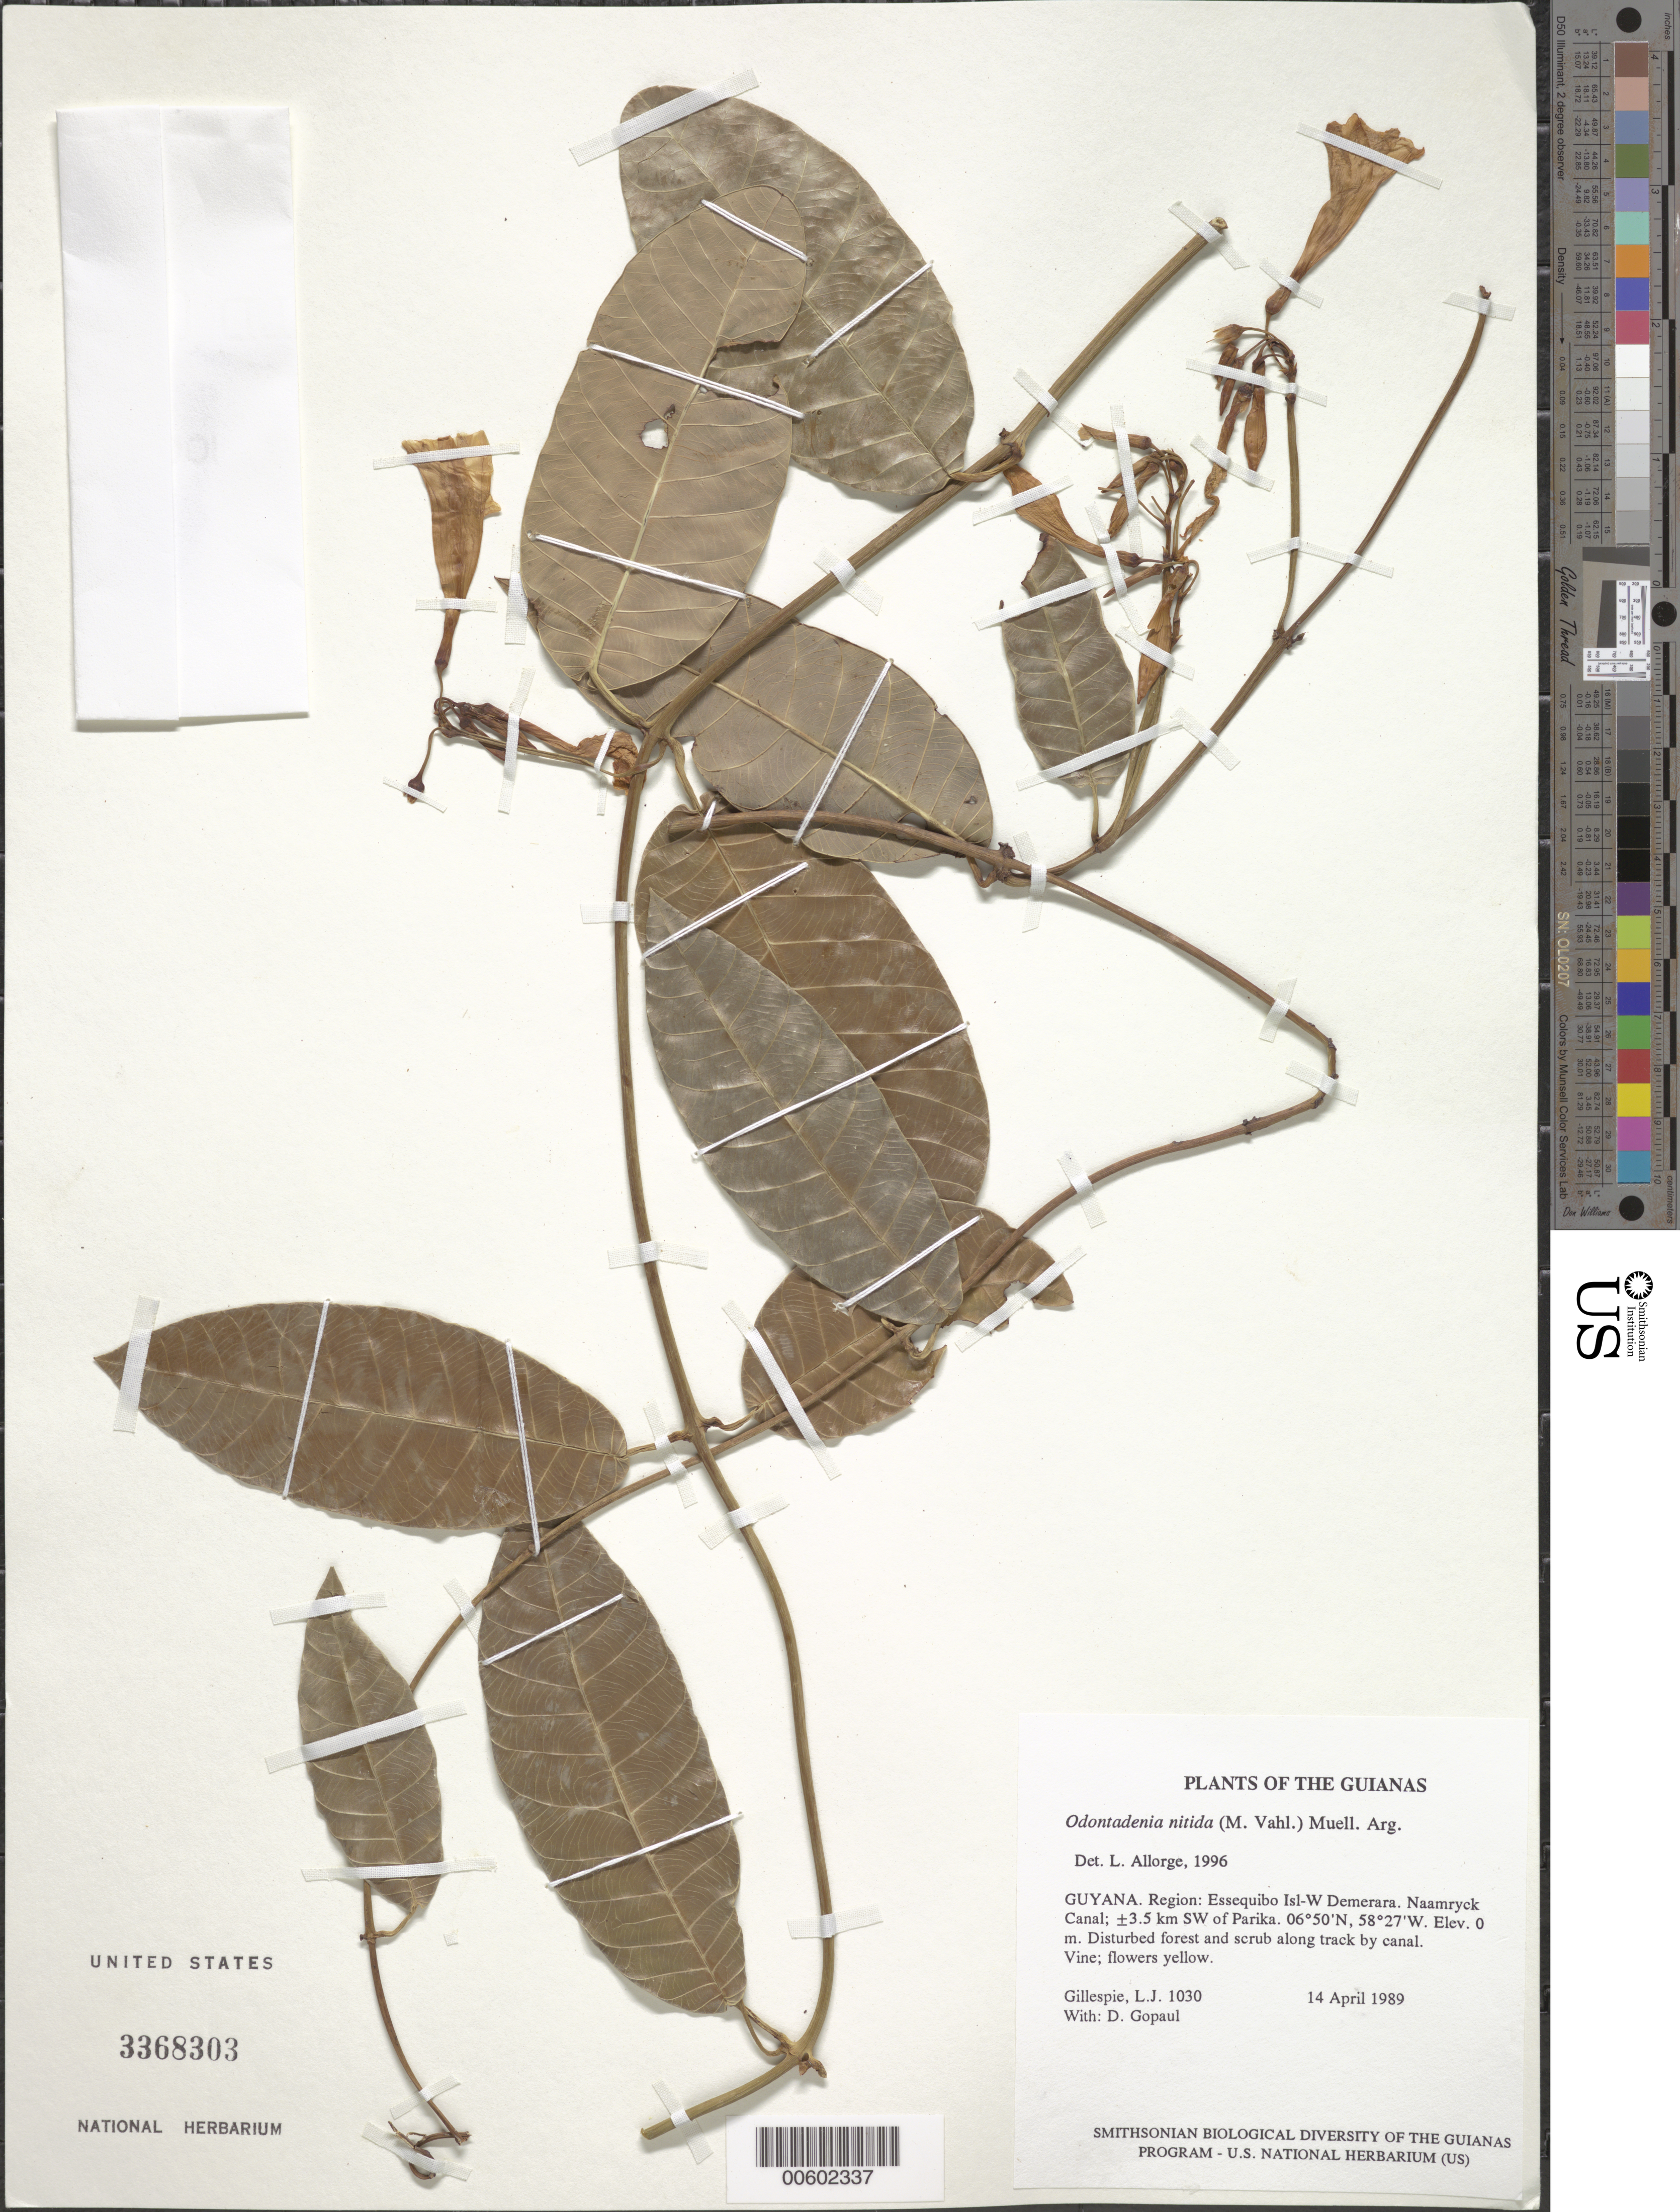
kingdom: Plantae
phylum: Tracheophyta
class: Magnoliopsida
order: Gentianales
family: Apocynaceae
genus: Odontadenia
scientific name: Odontadenia nitida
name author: (Vahl) Müll. Arg.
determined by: Allorge, L.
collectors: L. J. Gillespie & D. Gopaul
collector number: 1030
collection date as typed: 14 April 1989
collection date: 1989-04-14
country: Guyana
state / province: Essequibo Isl-W. Demerara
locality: Naamryck Canal; ±3.5 km SW of Parika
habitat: Disturbed forest and scrub along track by canal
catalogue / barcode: US 3368303